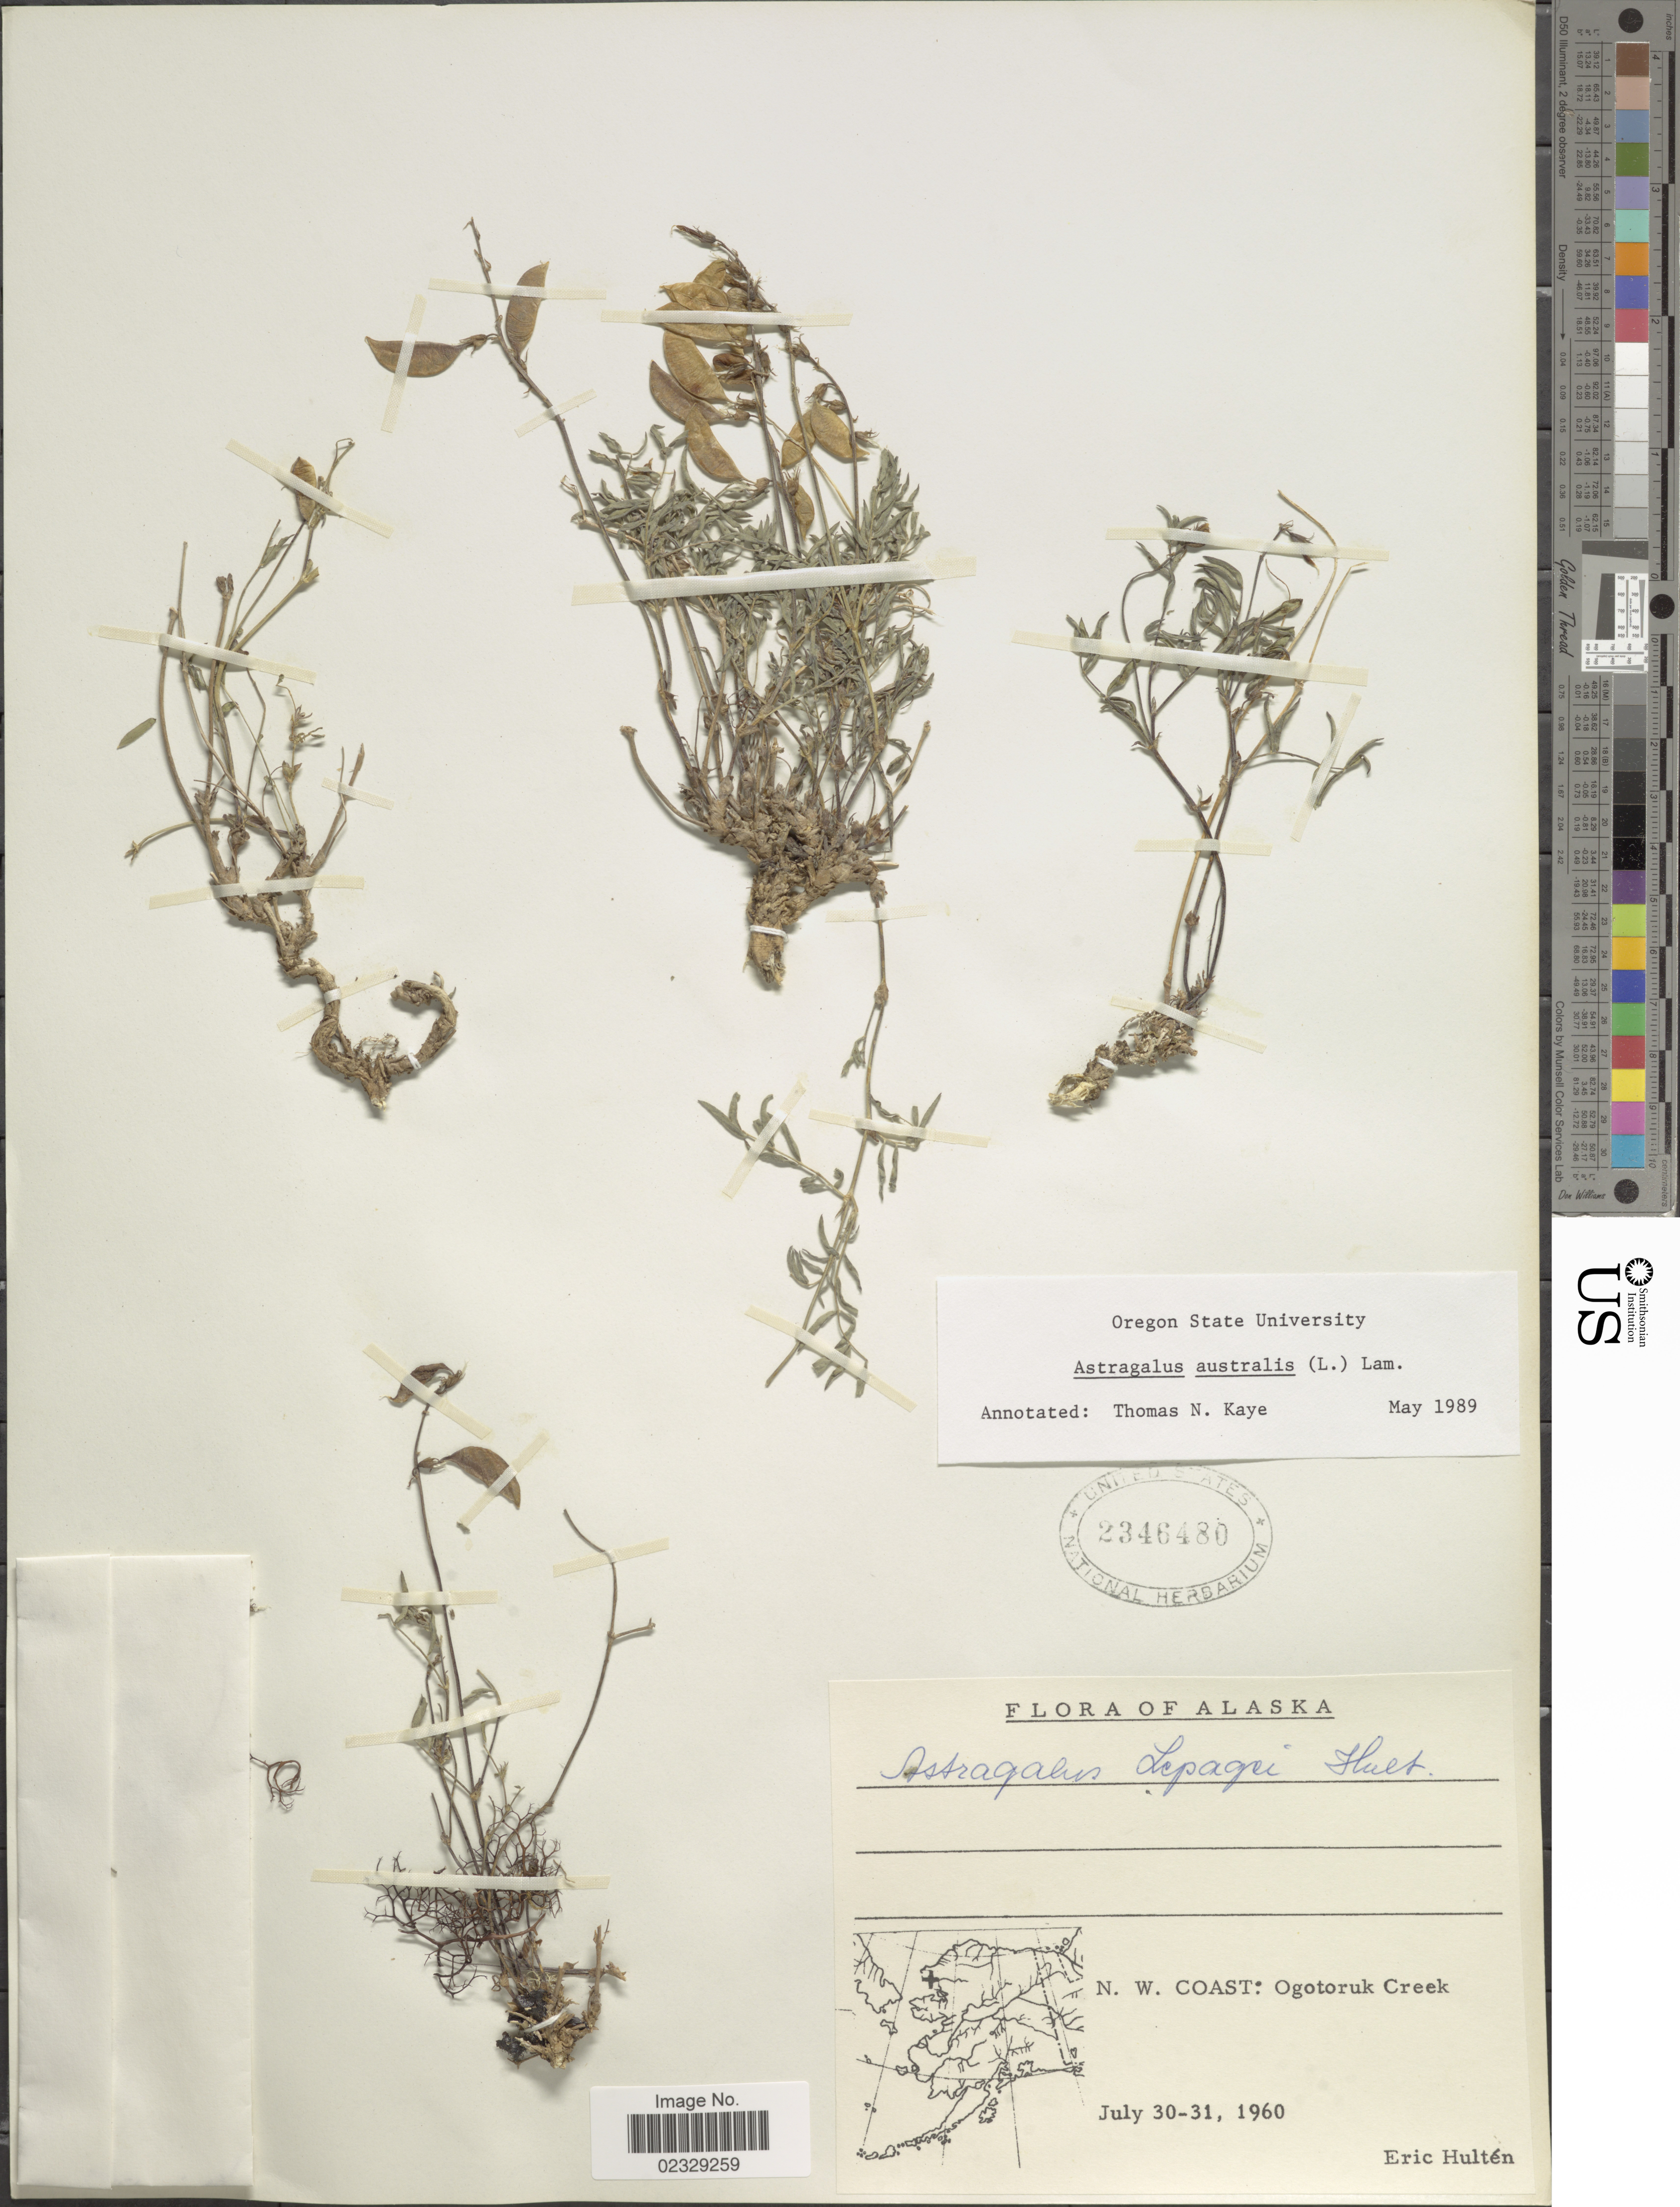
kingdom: Plantae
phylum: Tracheophyta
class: Magnoliopsida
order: Fabales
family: Fabaceae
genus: Astragalus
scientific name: Astragalus australis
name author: (L.) Lam.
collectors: E. G. Hultén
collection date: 1960-07-30/1960-07-31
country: United States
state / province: Alaska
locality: N.W. Coast: Ogotoruk Creek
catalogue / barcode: US 2346480